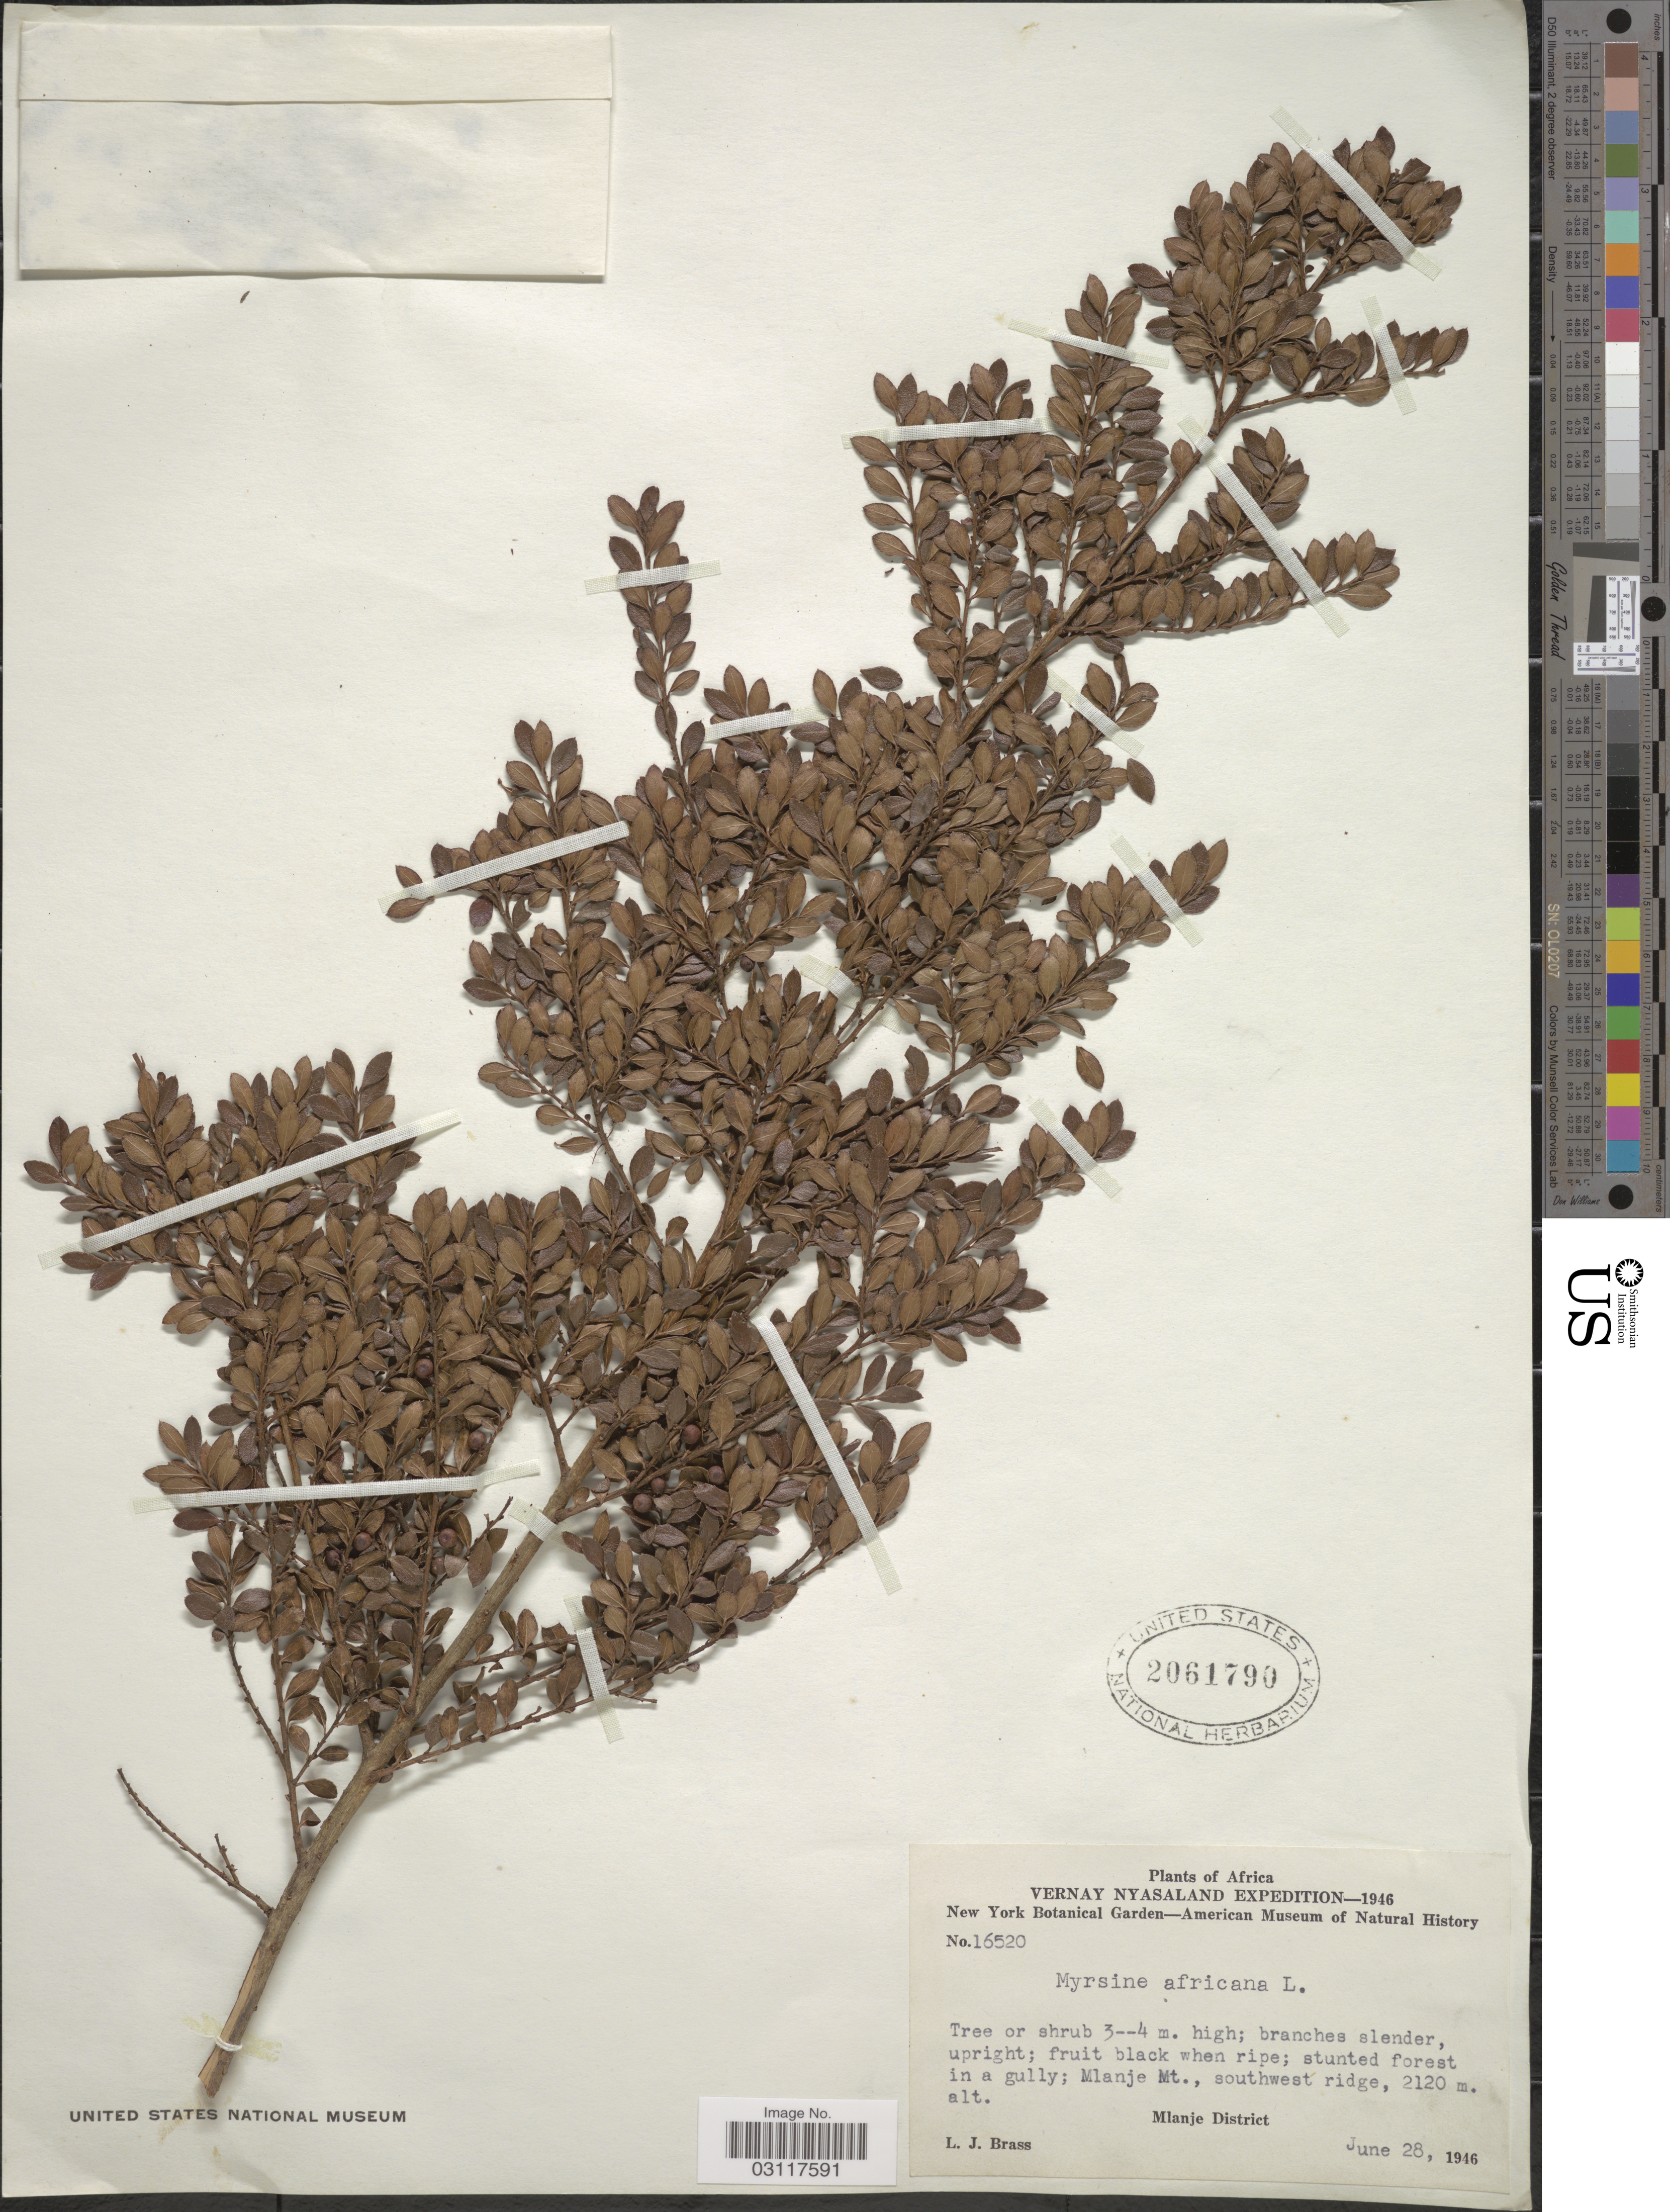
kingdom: Plantae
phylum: Tracheophyta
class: Magnoliopsida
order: Ericales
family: Primulaceae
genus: Myrsine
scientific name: Myrsine africana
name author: L.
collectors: L. J. Brass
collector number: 16520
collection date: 1946-06-28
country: Malawi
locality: Vernay Nyasaland, Mlanje Mt., southwest ridge, Mlanje District.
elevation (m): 2120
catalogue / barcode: US 2061790